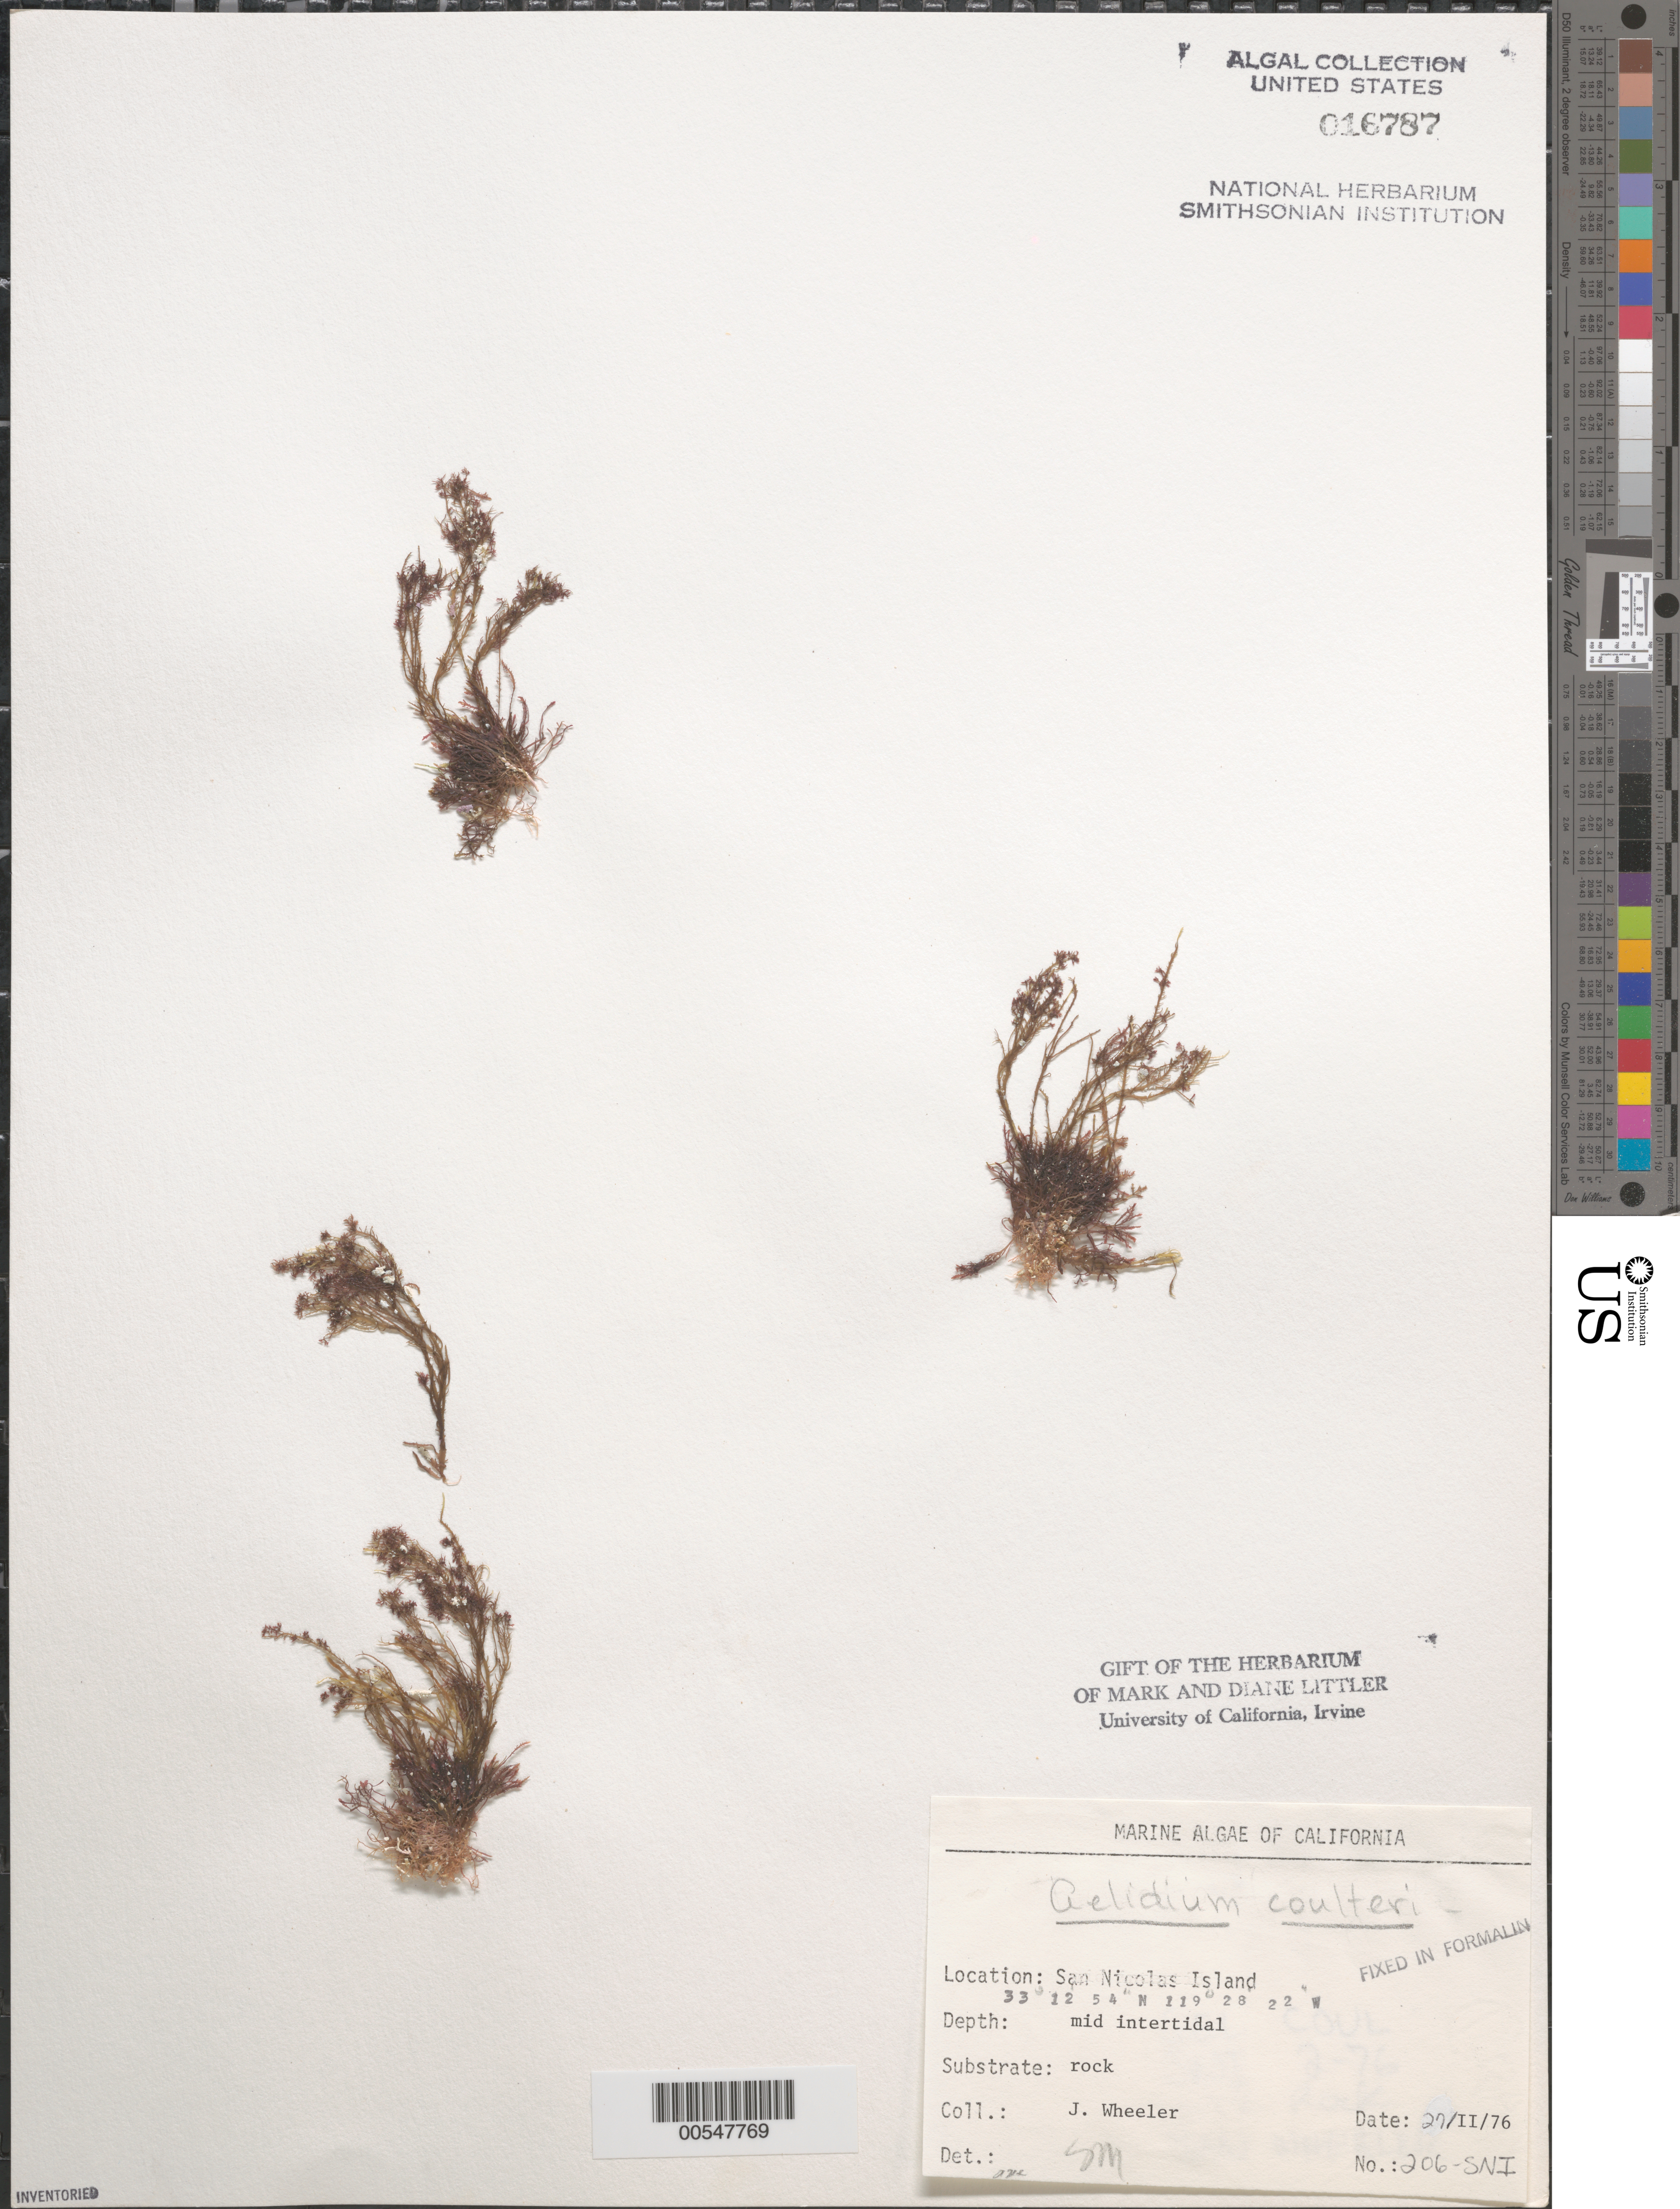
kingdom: Plantae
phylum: Rhodophyta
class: Florideophyceae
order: Gelidiales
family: Gelidiaceae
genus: Gelidium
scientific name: Gelidium coulteri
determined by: Sims, Robert H.; Murray, S. N.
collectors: J. L. Wheeler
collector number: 206-sni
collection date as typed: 27 Feb 1976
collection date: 1976-02-27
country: United States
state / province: California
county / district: Ventura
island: San Nicolas Island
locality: Dutch Harbor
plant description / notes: BLM-SOCALBIGHT Rocky Intertidal Survey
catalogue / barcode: US 16787